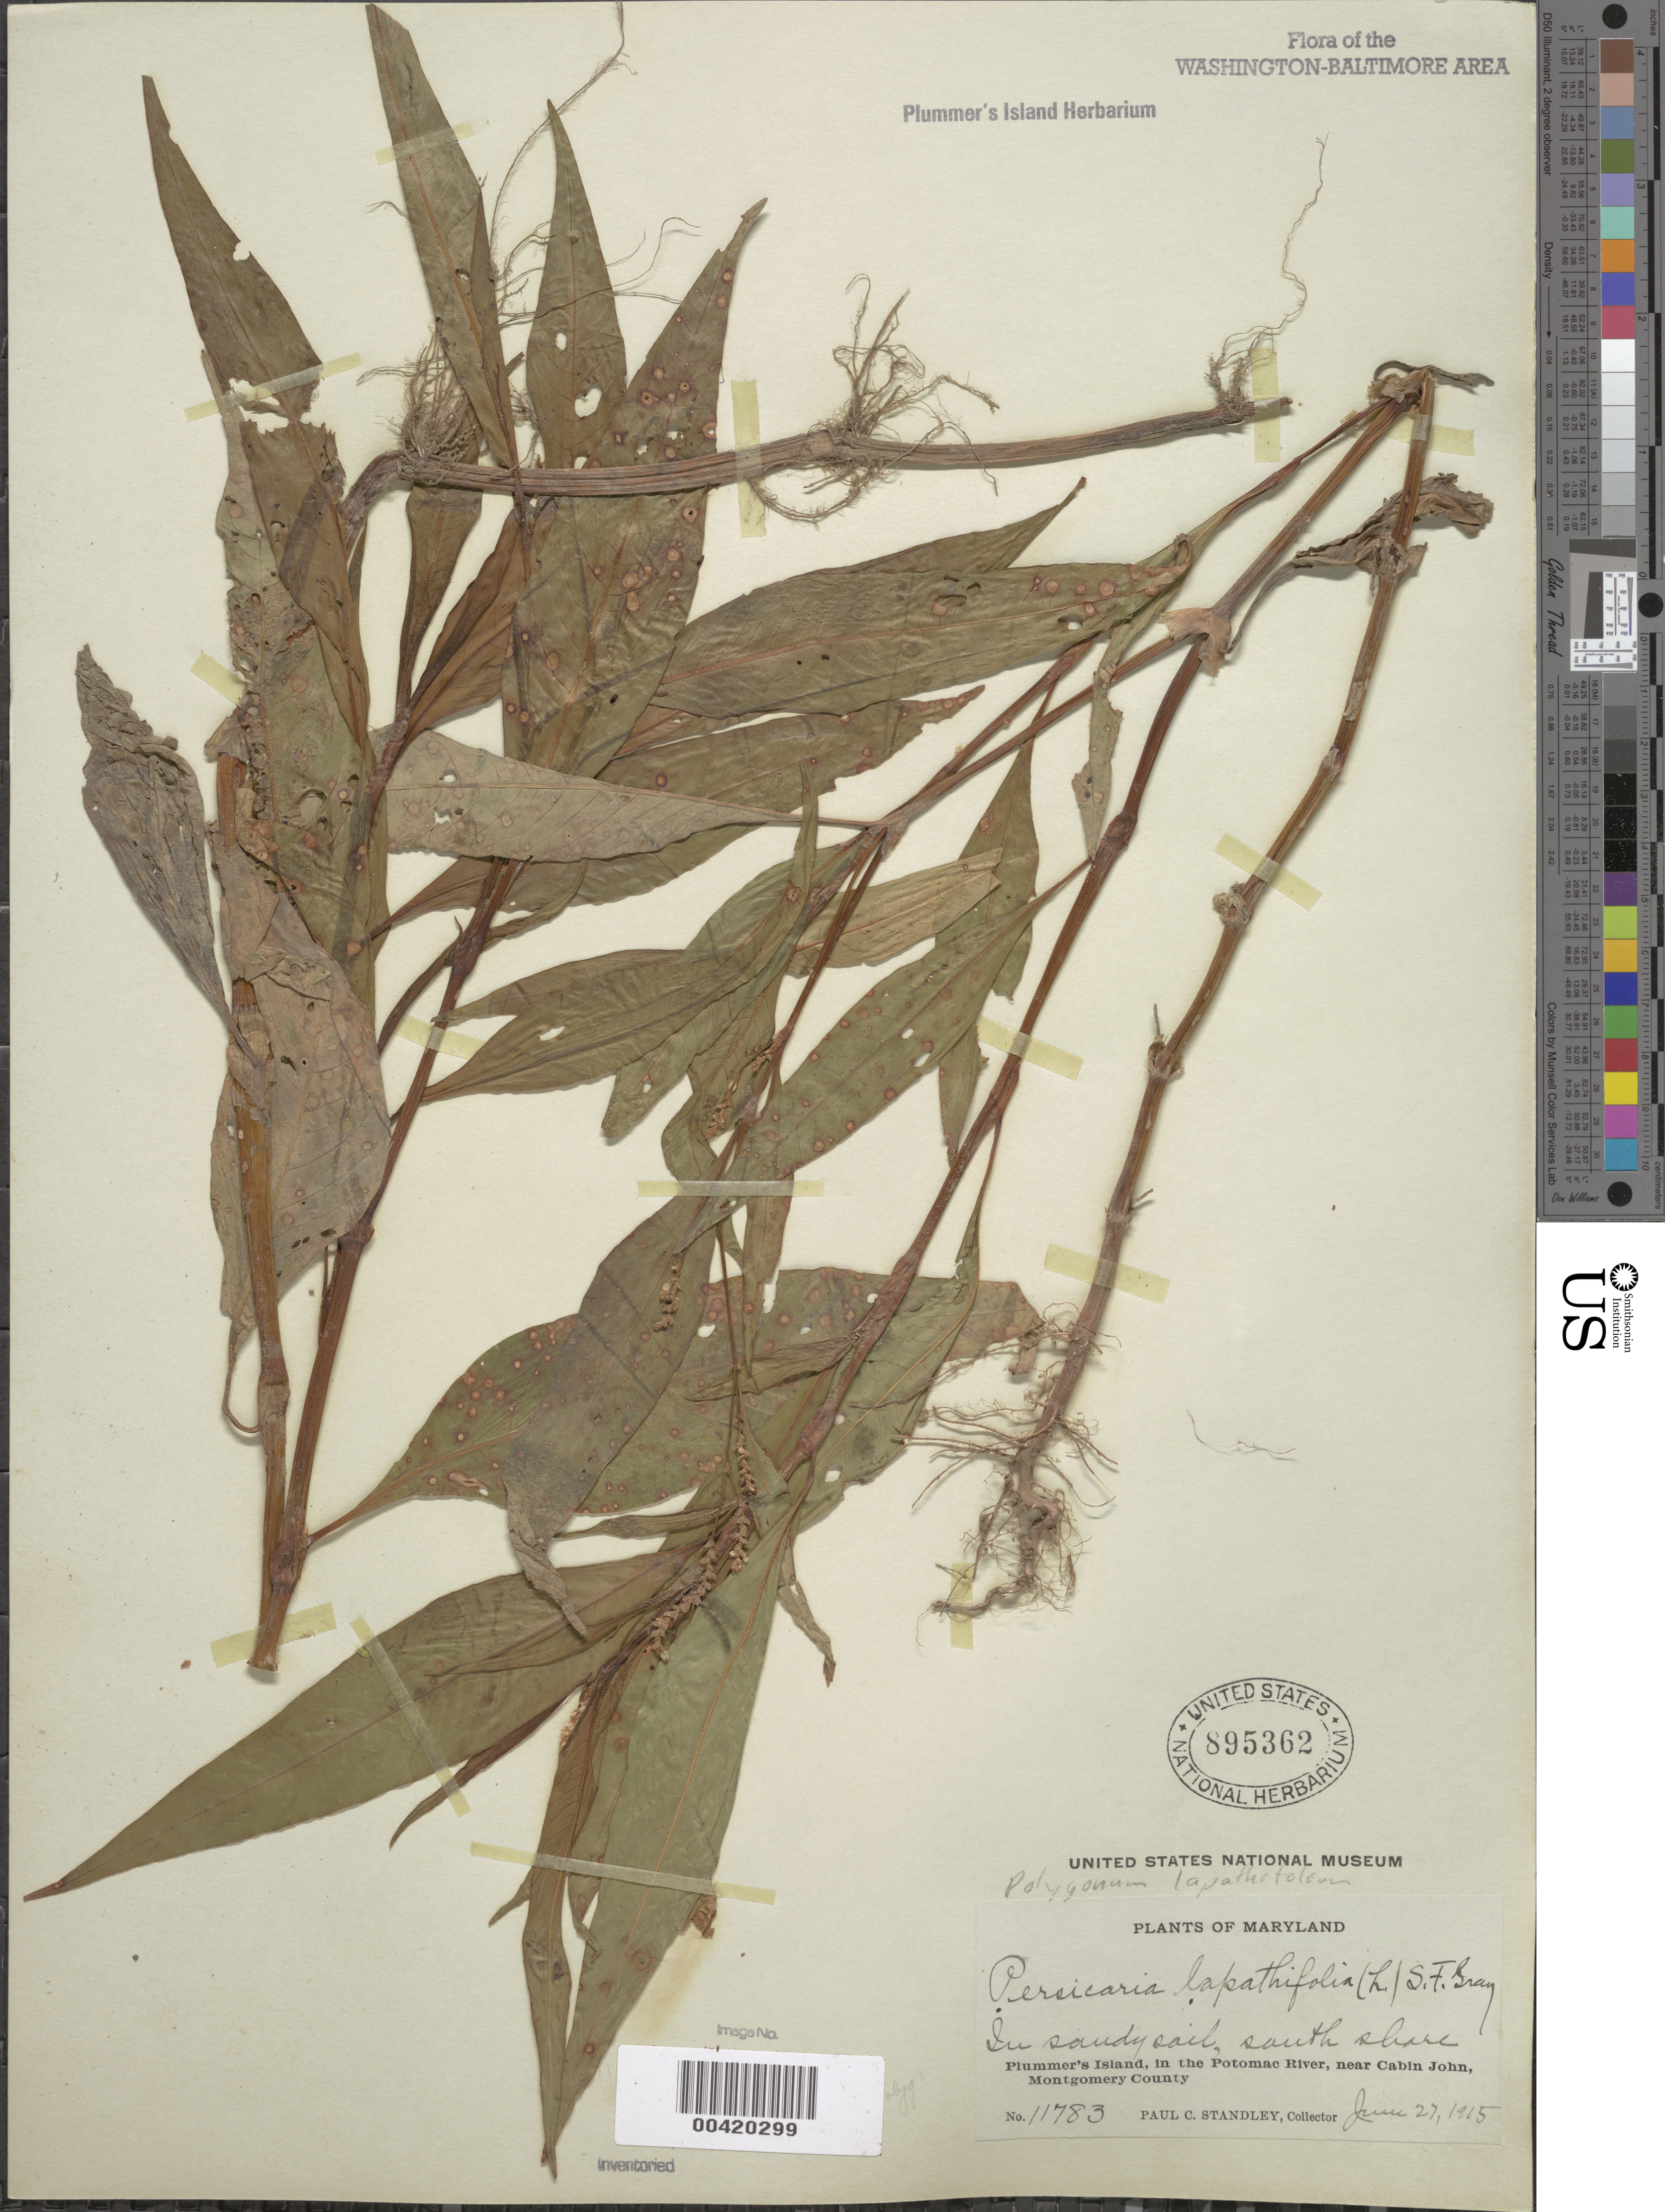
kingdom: Plantae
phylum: Tracheophyta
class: Magnoliopsida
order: Caryophyllales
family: Polygonaceae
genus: Polygonum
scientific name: Polygonum lapathifolium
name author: L.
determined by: Atha, D. E.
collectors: P. C. Standley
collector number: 11783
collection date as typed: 27 Jun 1915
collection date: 1915-06-27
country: United States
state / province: Maryland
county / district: Montgomery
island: Plummers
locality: Plummer's Island C. & O. Canal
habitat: In sandy soil, south shore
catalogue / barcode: US 895362